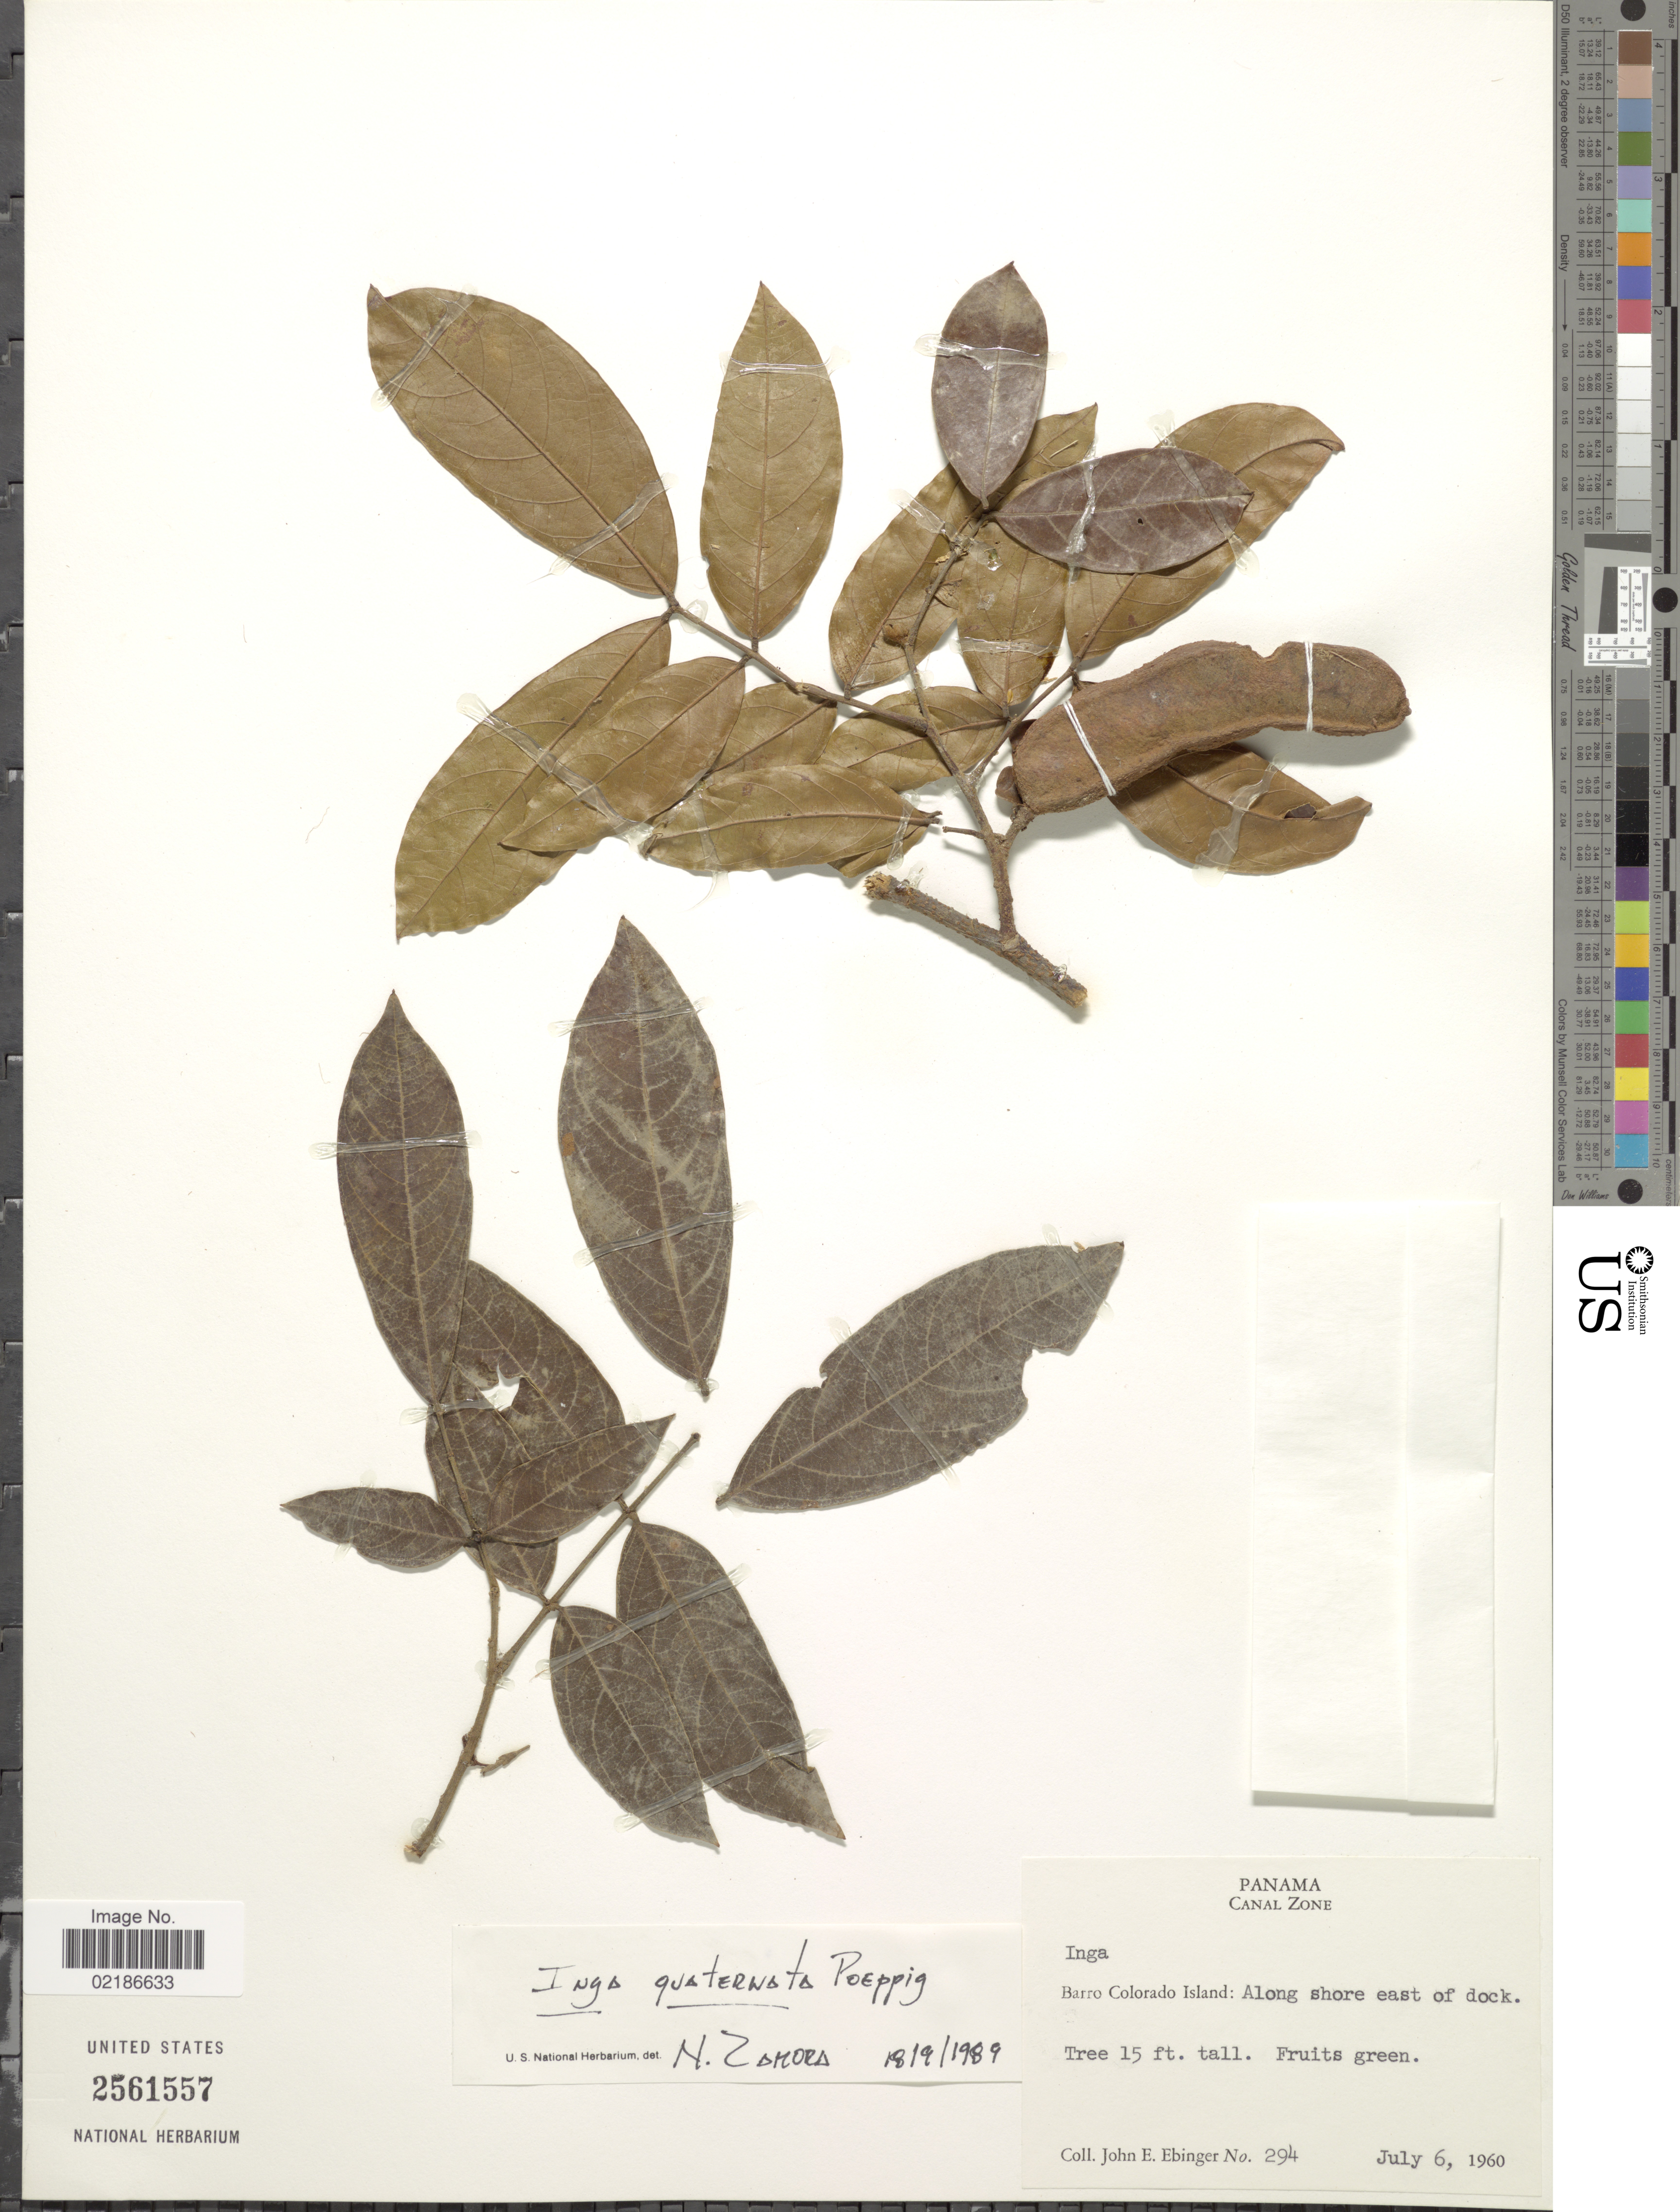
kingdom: Plantae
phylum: Tracheophyta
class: Magnoliopsida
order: Fabales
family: Fabaceae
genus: Inga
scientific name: Inga quaternata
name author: Poepp. & Endl.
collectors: J. Ebinger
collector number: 294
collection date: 1960-07-06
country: Panama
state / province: Panamá Oeste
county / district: Canal Zone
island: Barro Colorado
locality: Barro Colorado Island, along shore east of dock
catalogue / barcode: US 2561557